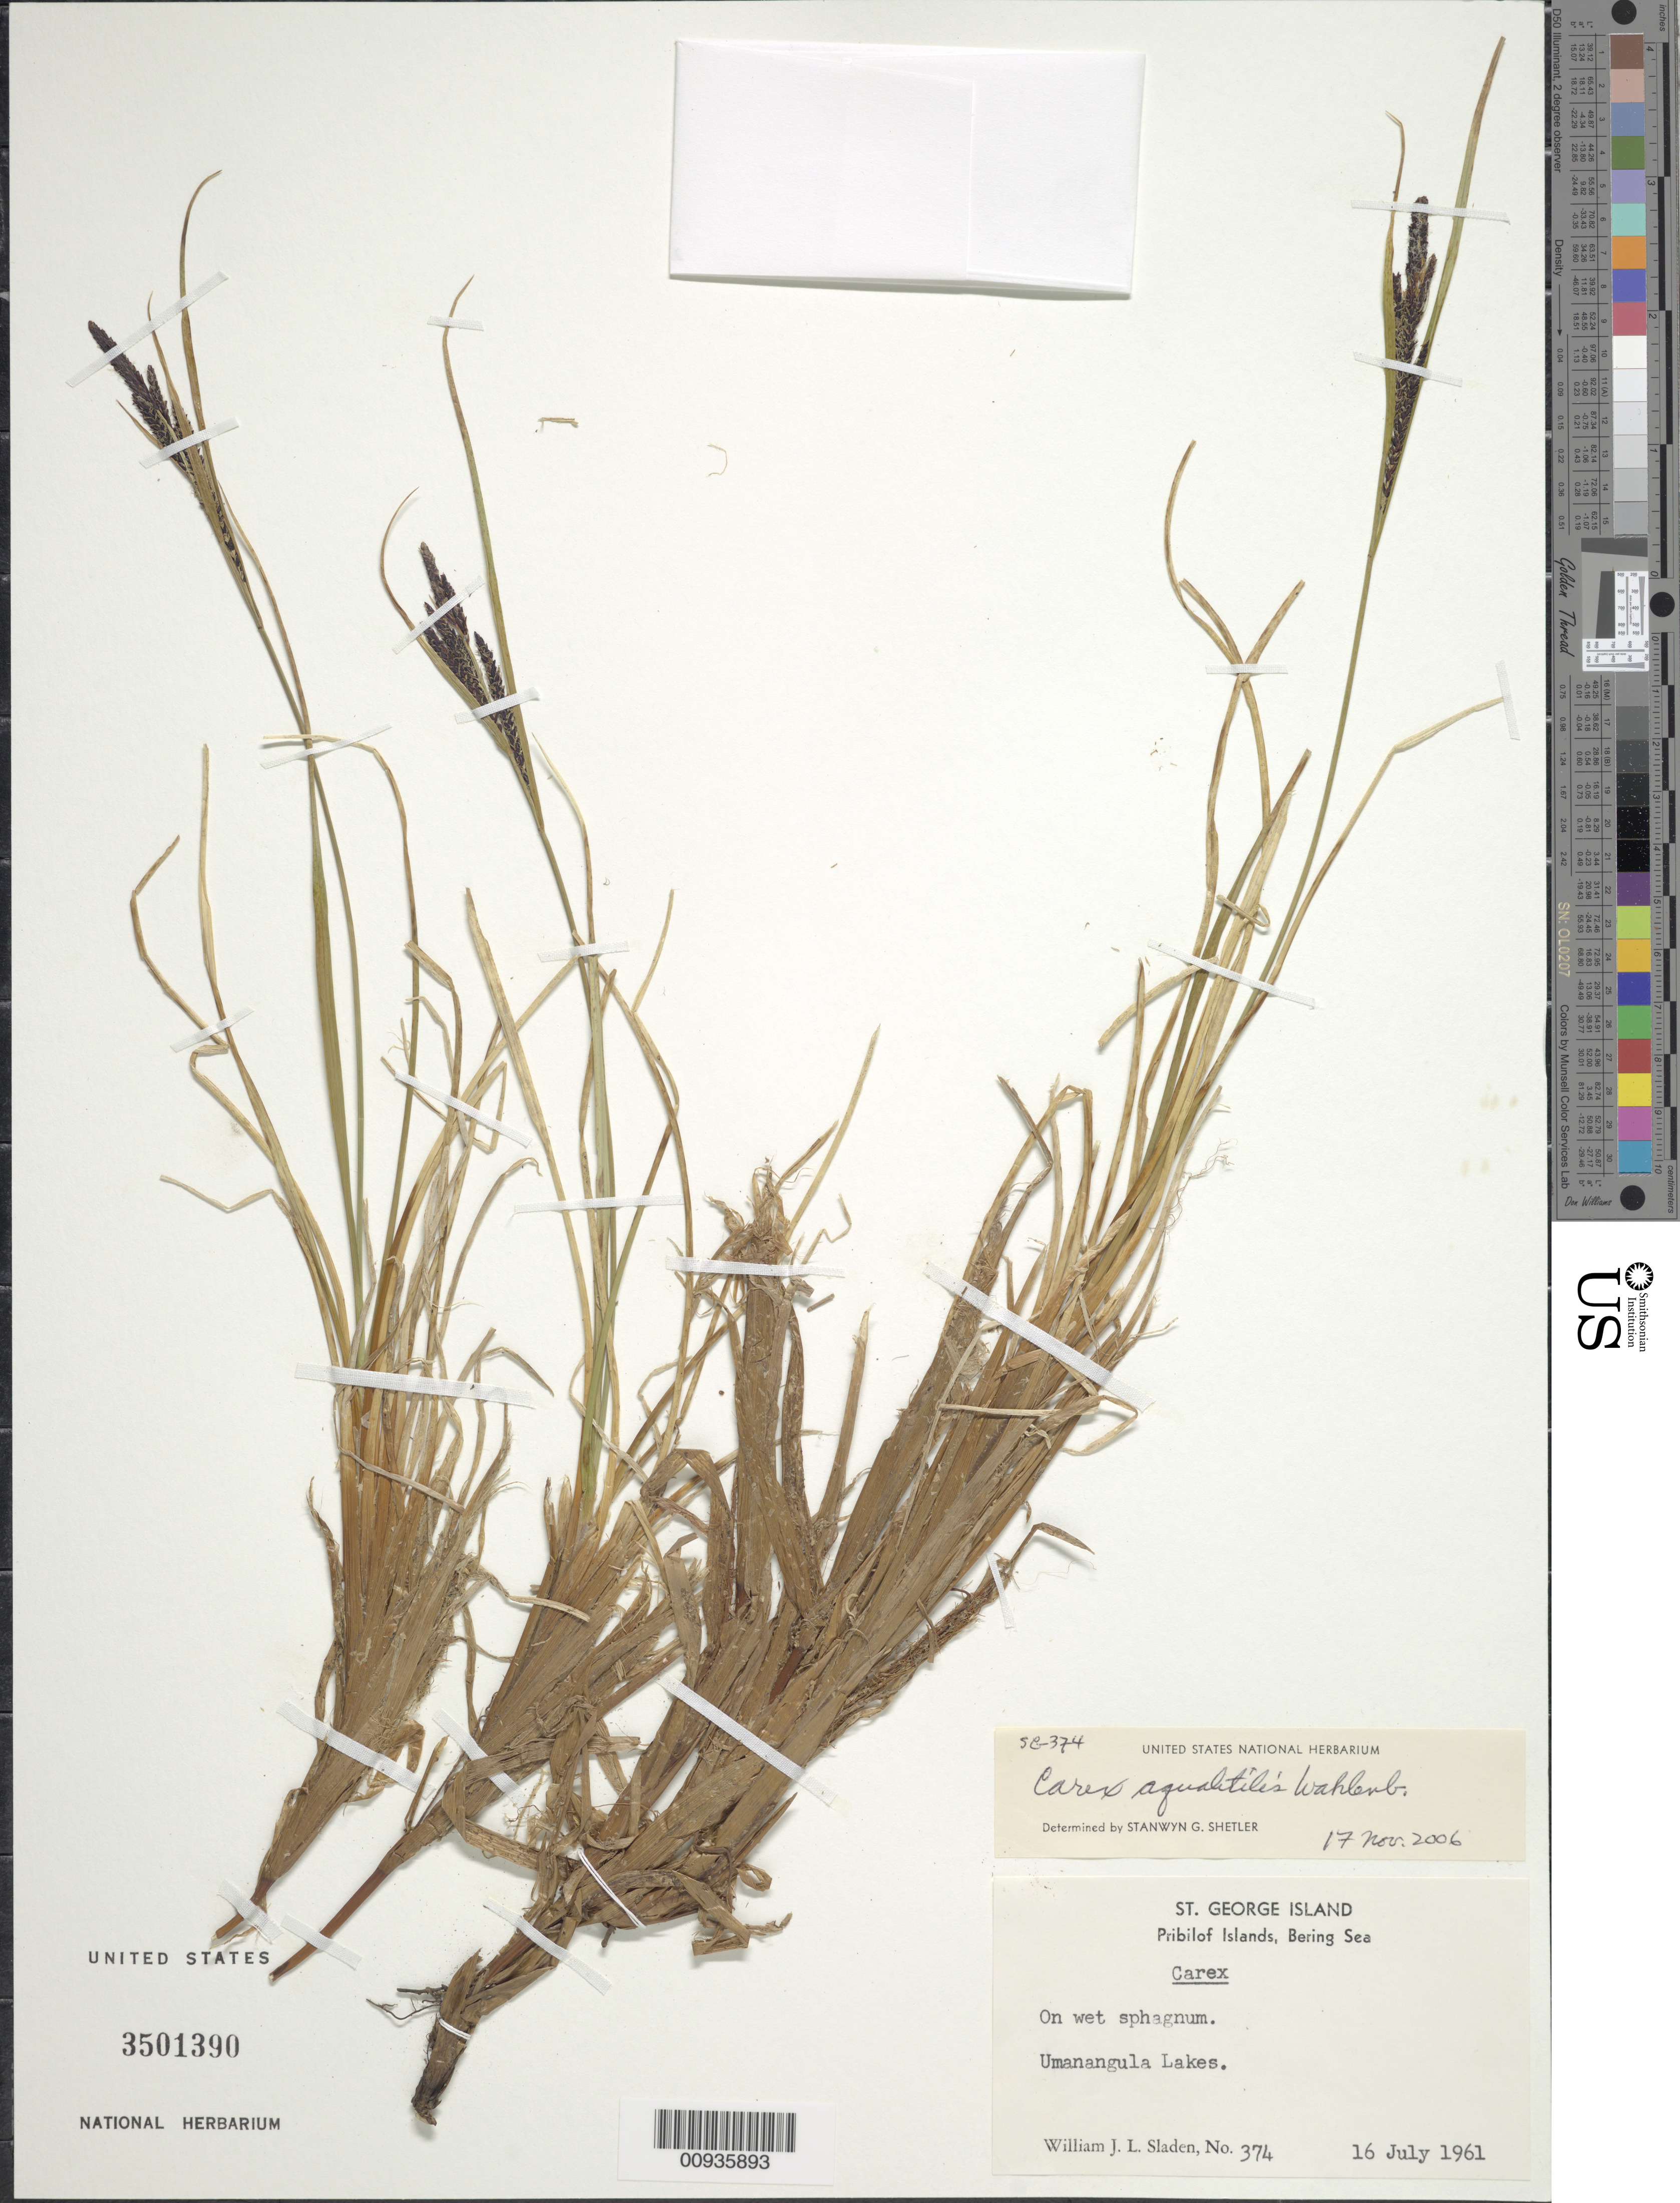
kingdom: Plantae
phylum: Tracheophyta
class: Liliopsida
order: Poales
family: Cyperaceae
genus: Carex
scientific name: Carex aquatilis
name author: Wahlenb.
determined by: Shetler, Stanwyn G., (US), NMNH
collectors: W. Sladen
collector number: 374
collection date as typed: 16 Jul 1961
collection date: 1961-07-16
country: United States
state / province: Alaska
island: St. George Island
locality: St. George Island. Umanangula Lakes., Bering Sea, Pribilof Islands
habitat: On wet sphagnum.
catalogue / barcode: US 3501390